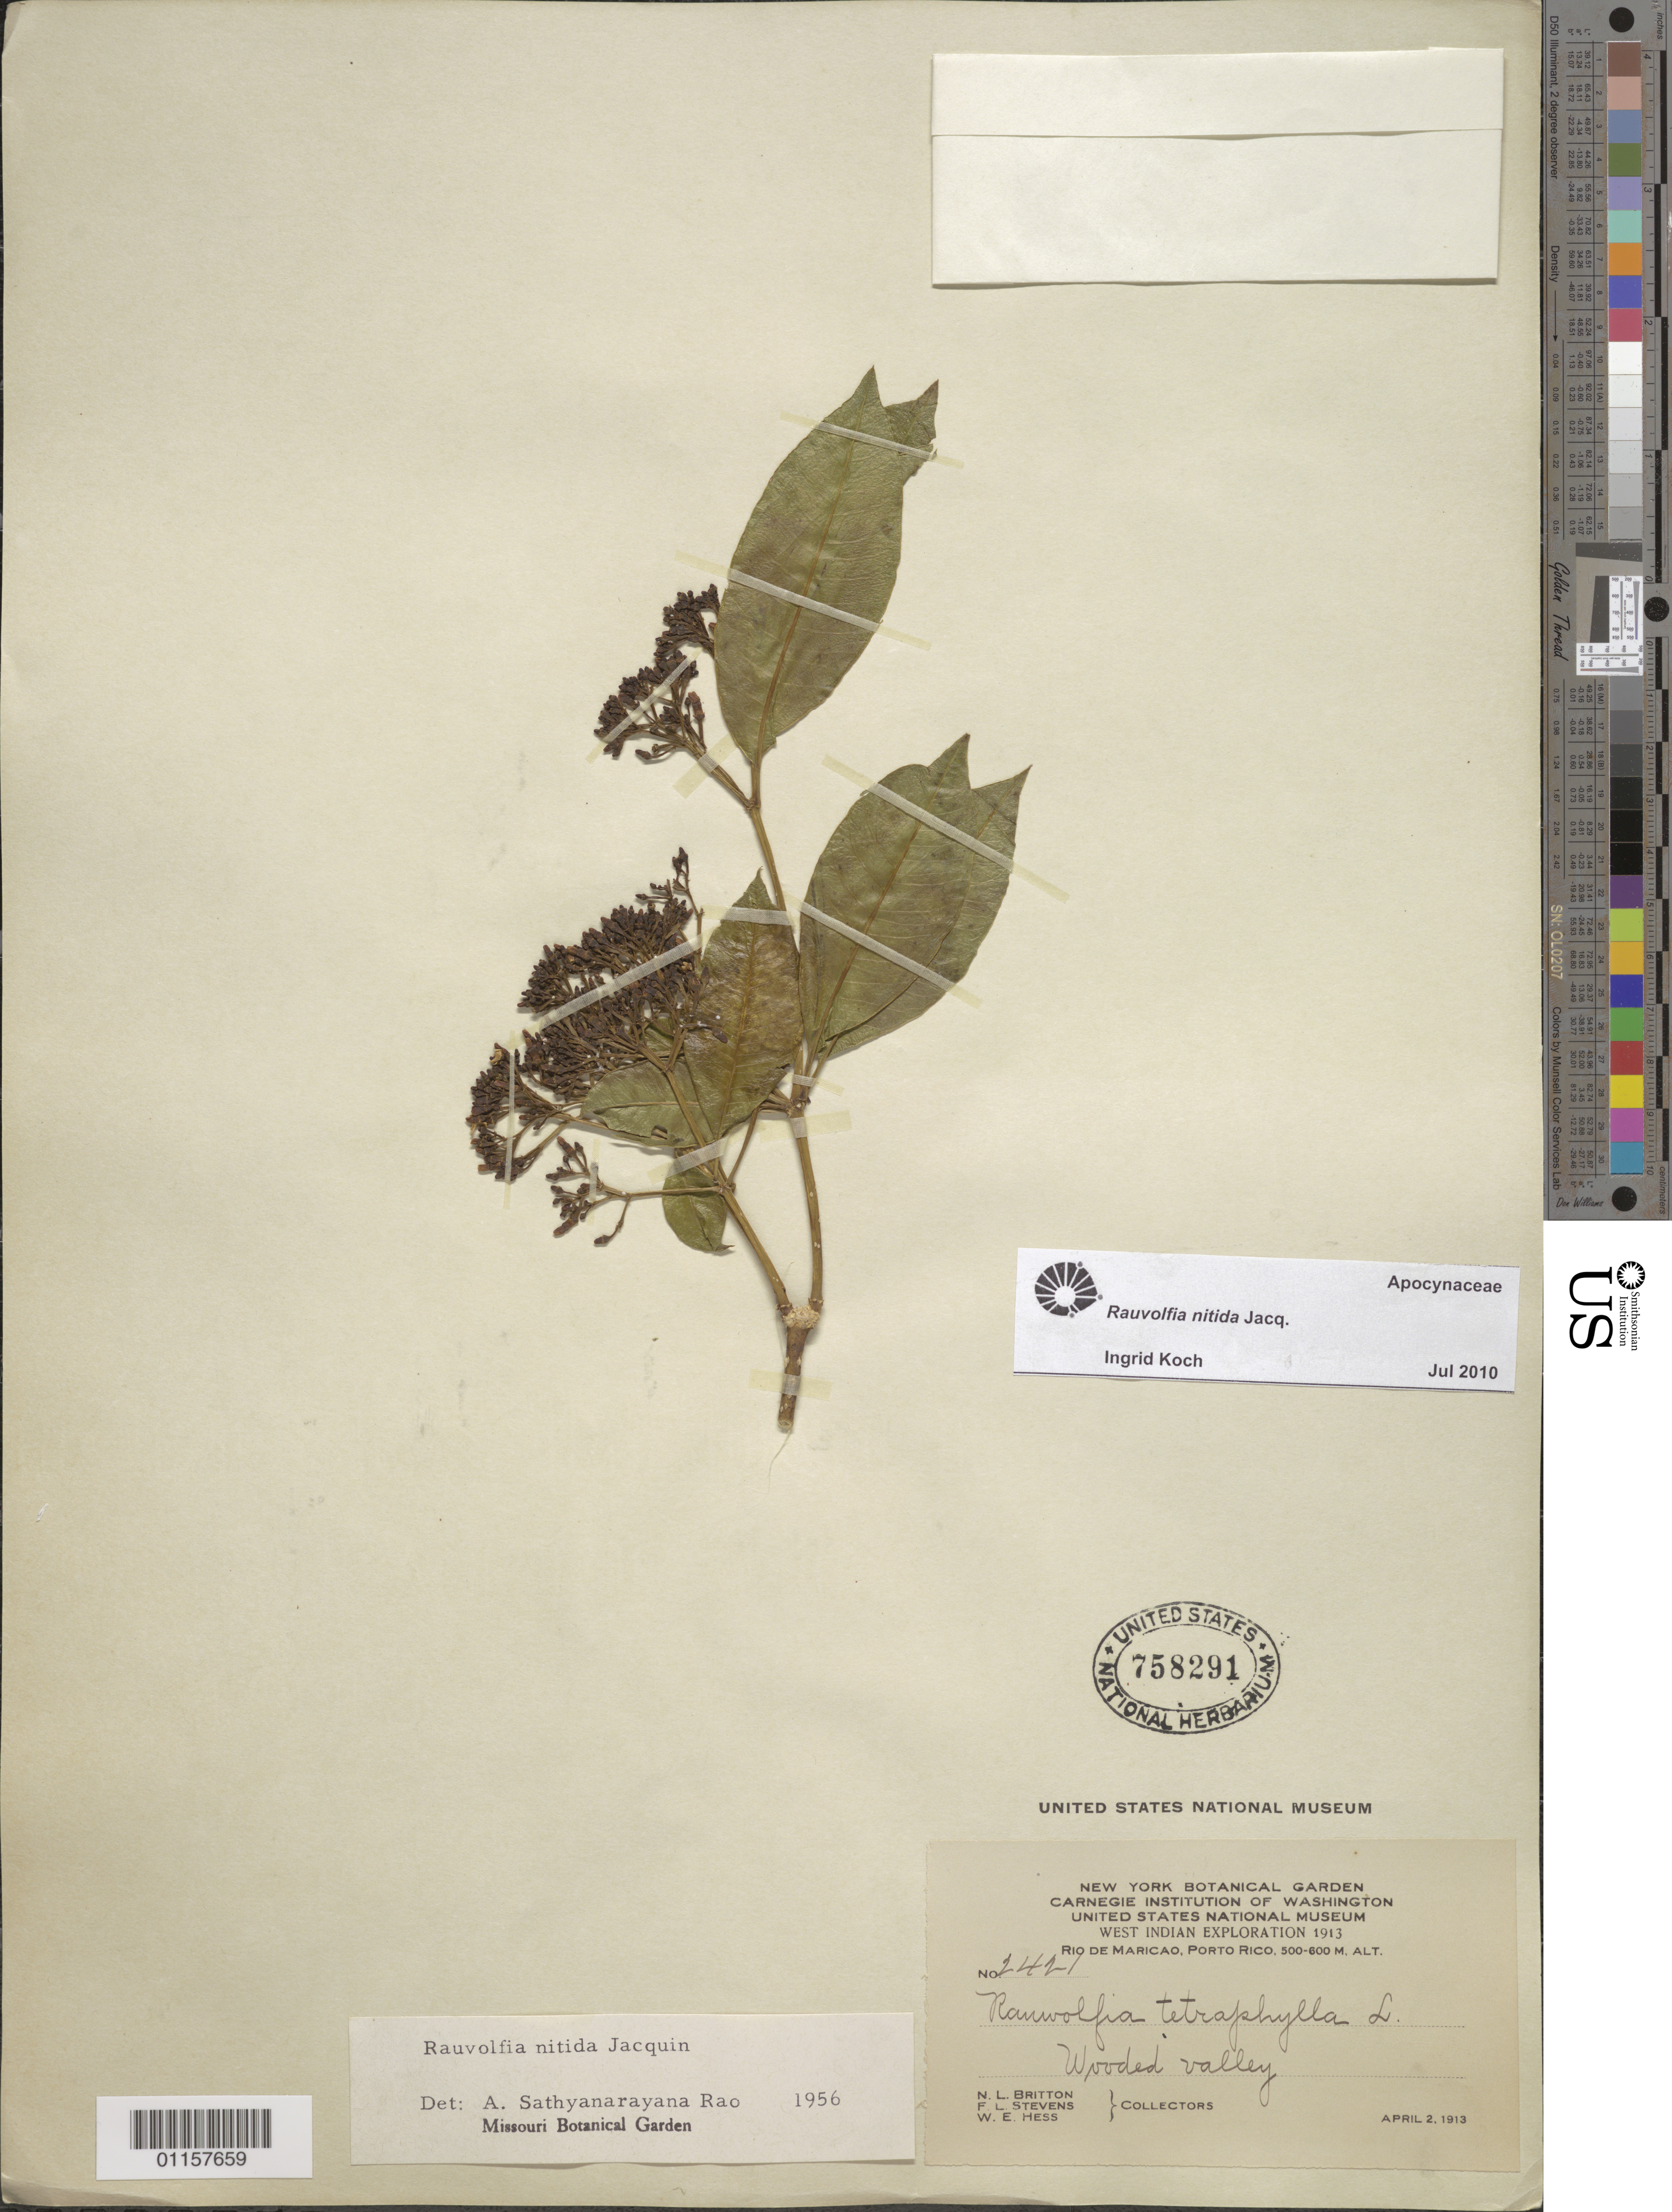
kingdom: Plantae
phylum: Tracheophyta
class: Magnoliopsida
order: Gentianales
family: Apocynaceae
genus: Rauvolfia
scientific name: Rauvolfia nitida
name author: Jacq.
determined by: Koch, I.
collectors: N. Britton, F. L. Stevens & W. Hess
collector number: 2421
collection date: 1913-04-02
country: Puerto Rico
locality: Rio de Maricao.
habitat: Wooded valley.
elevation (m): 500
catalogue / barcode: US 758291